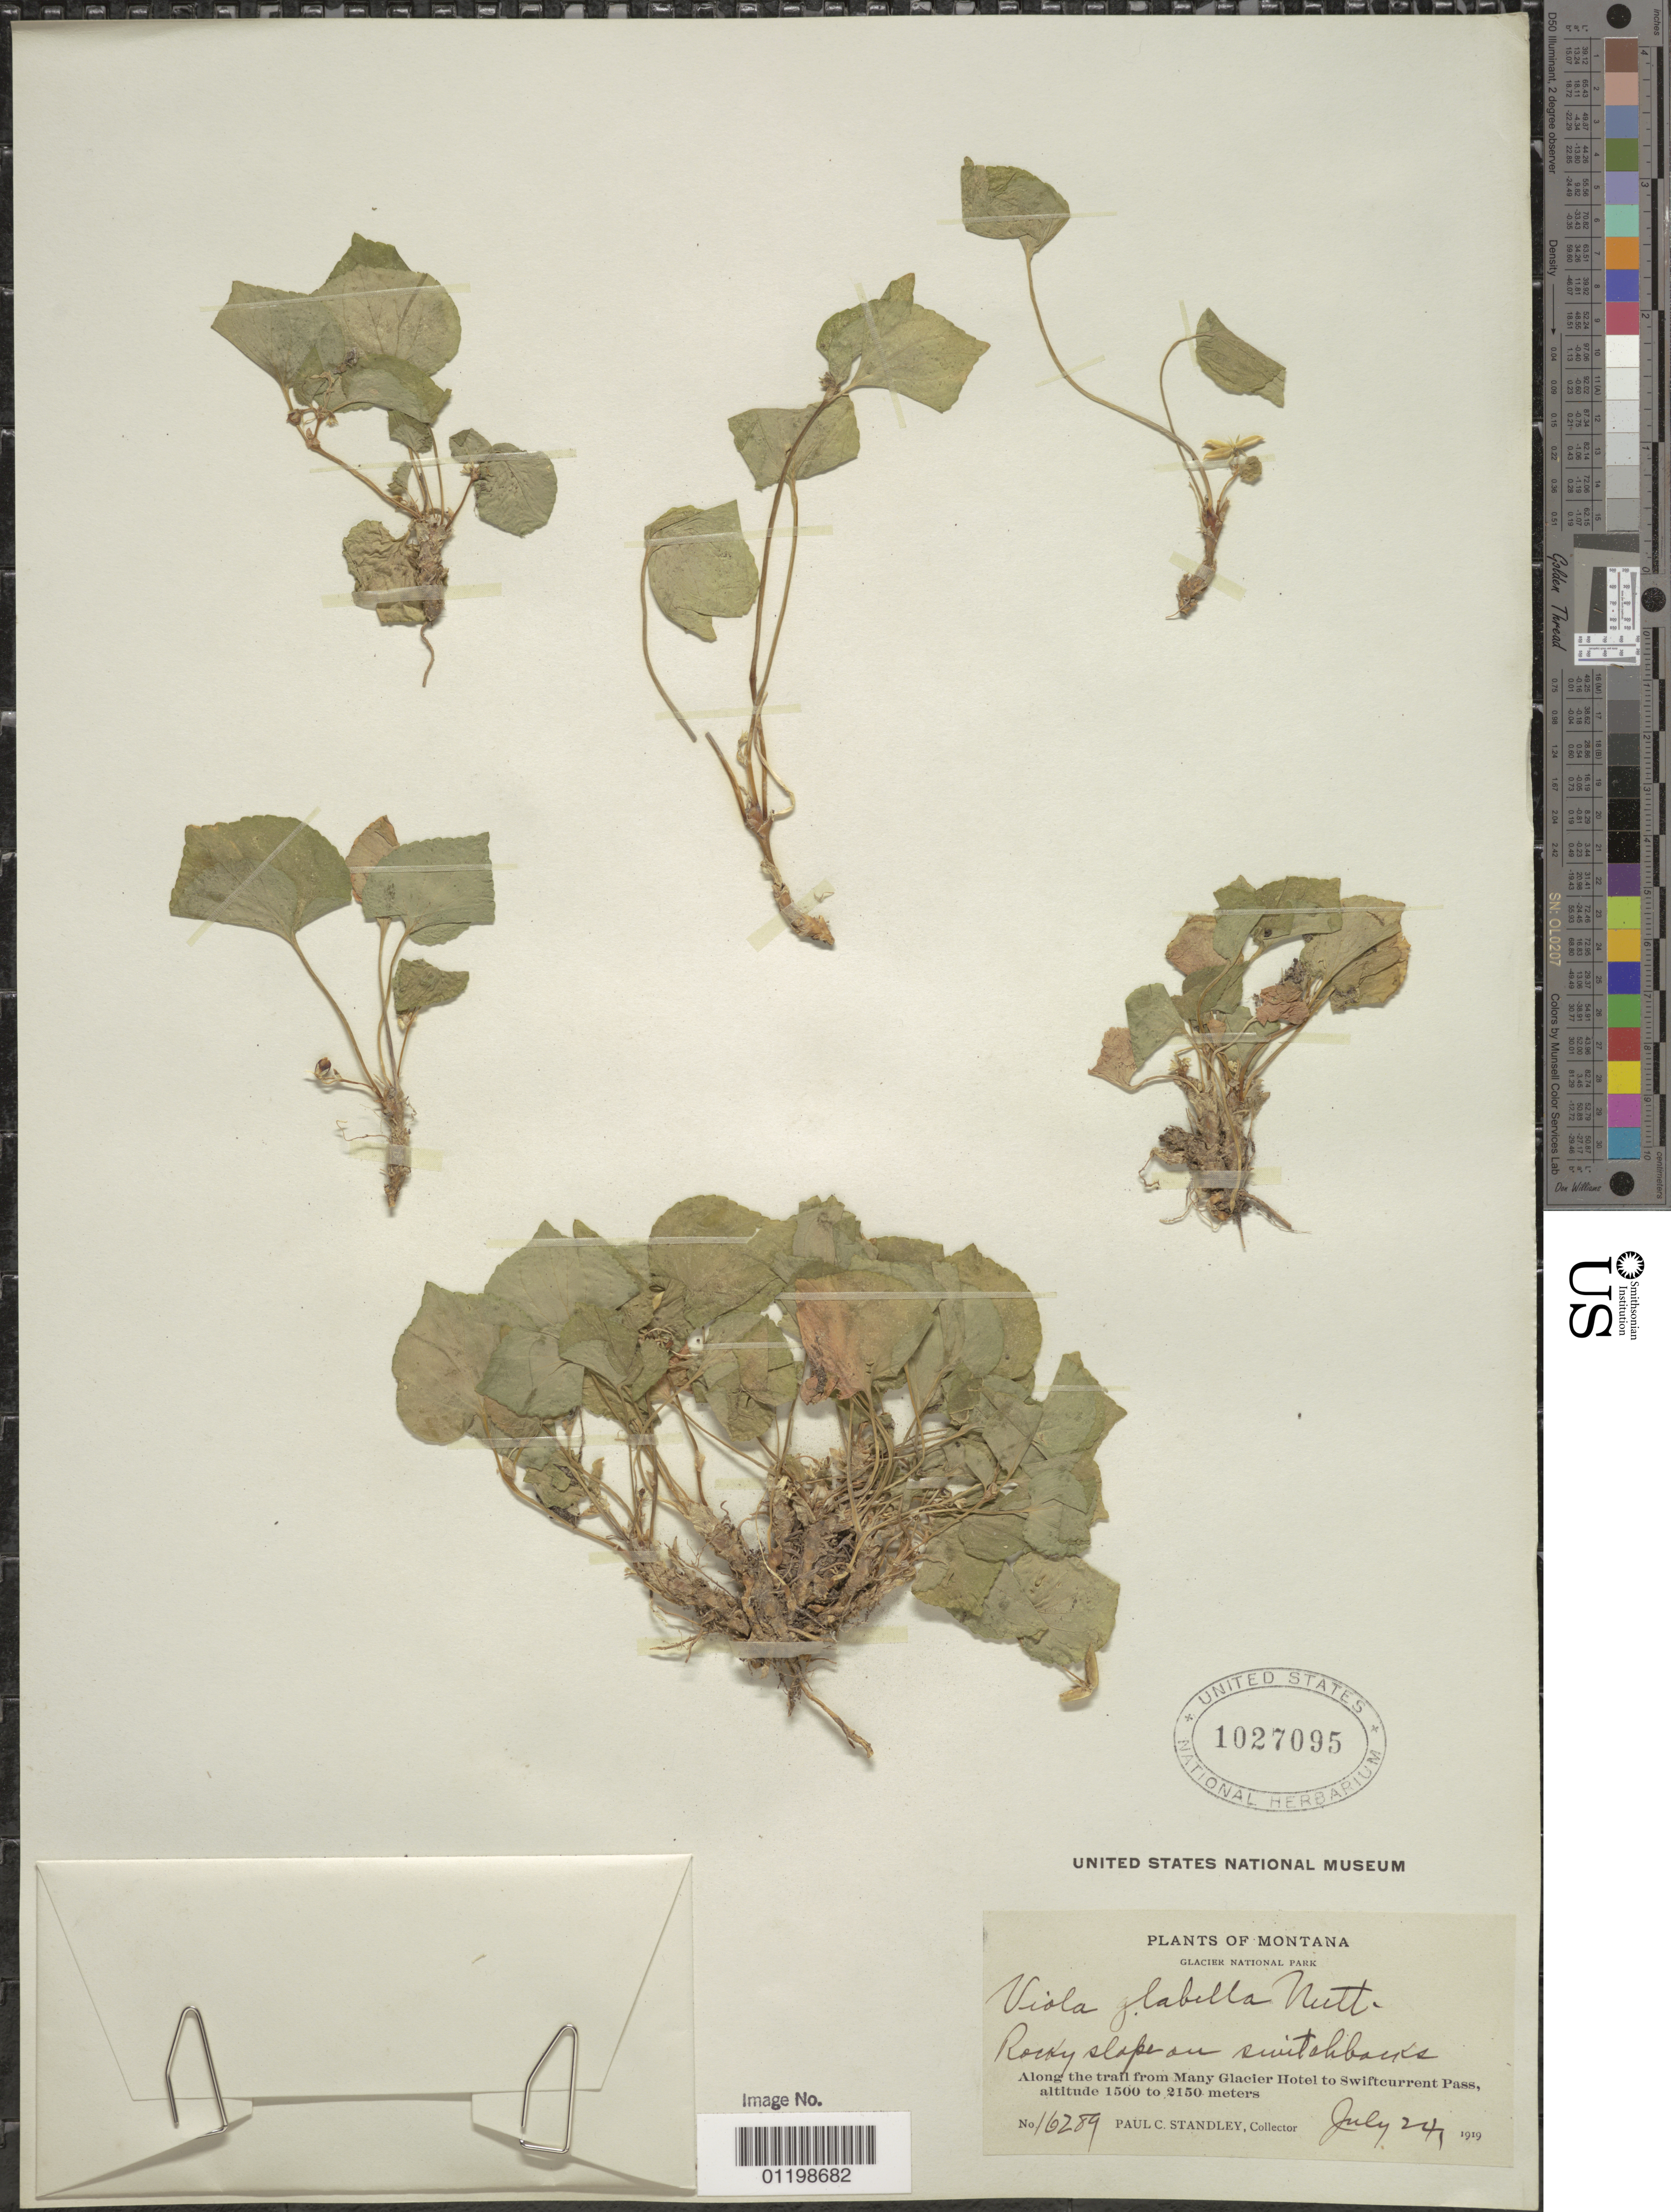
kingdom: Plantae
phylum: Tracheophyta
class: Magnoliopsida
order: Malpighiales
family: Violaceae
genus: Viola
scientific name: Viola glabella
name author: Nutt.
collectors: P. C. Standley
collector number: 16289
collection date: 1919-07-24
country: United States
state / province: Montana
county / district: Glacier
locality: Glacier National Park, along the trail from Many Glacier Hotel to Swiftcurrent Pass.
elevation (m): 457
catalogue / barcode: US 1027095